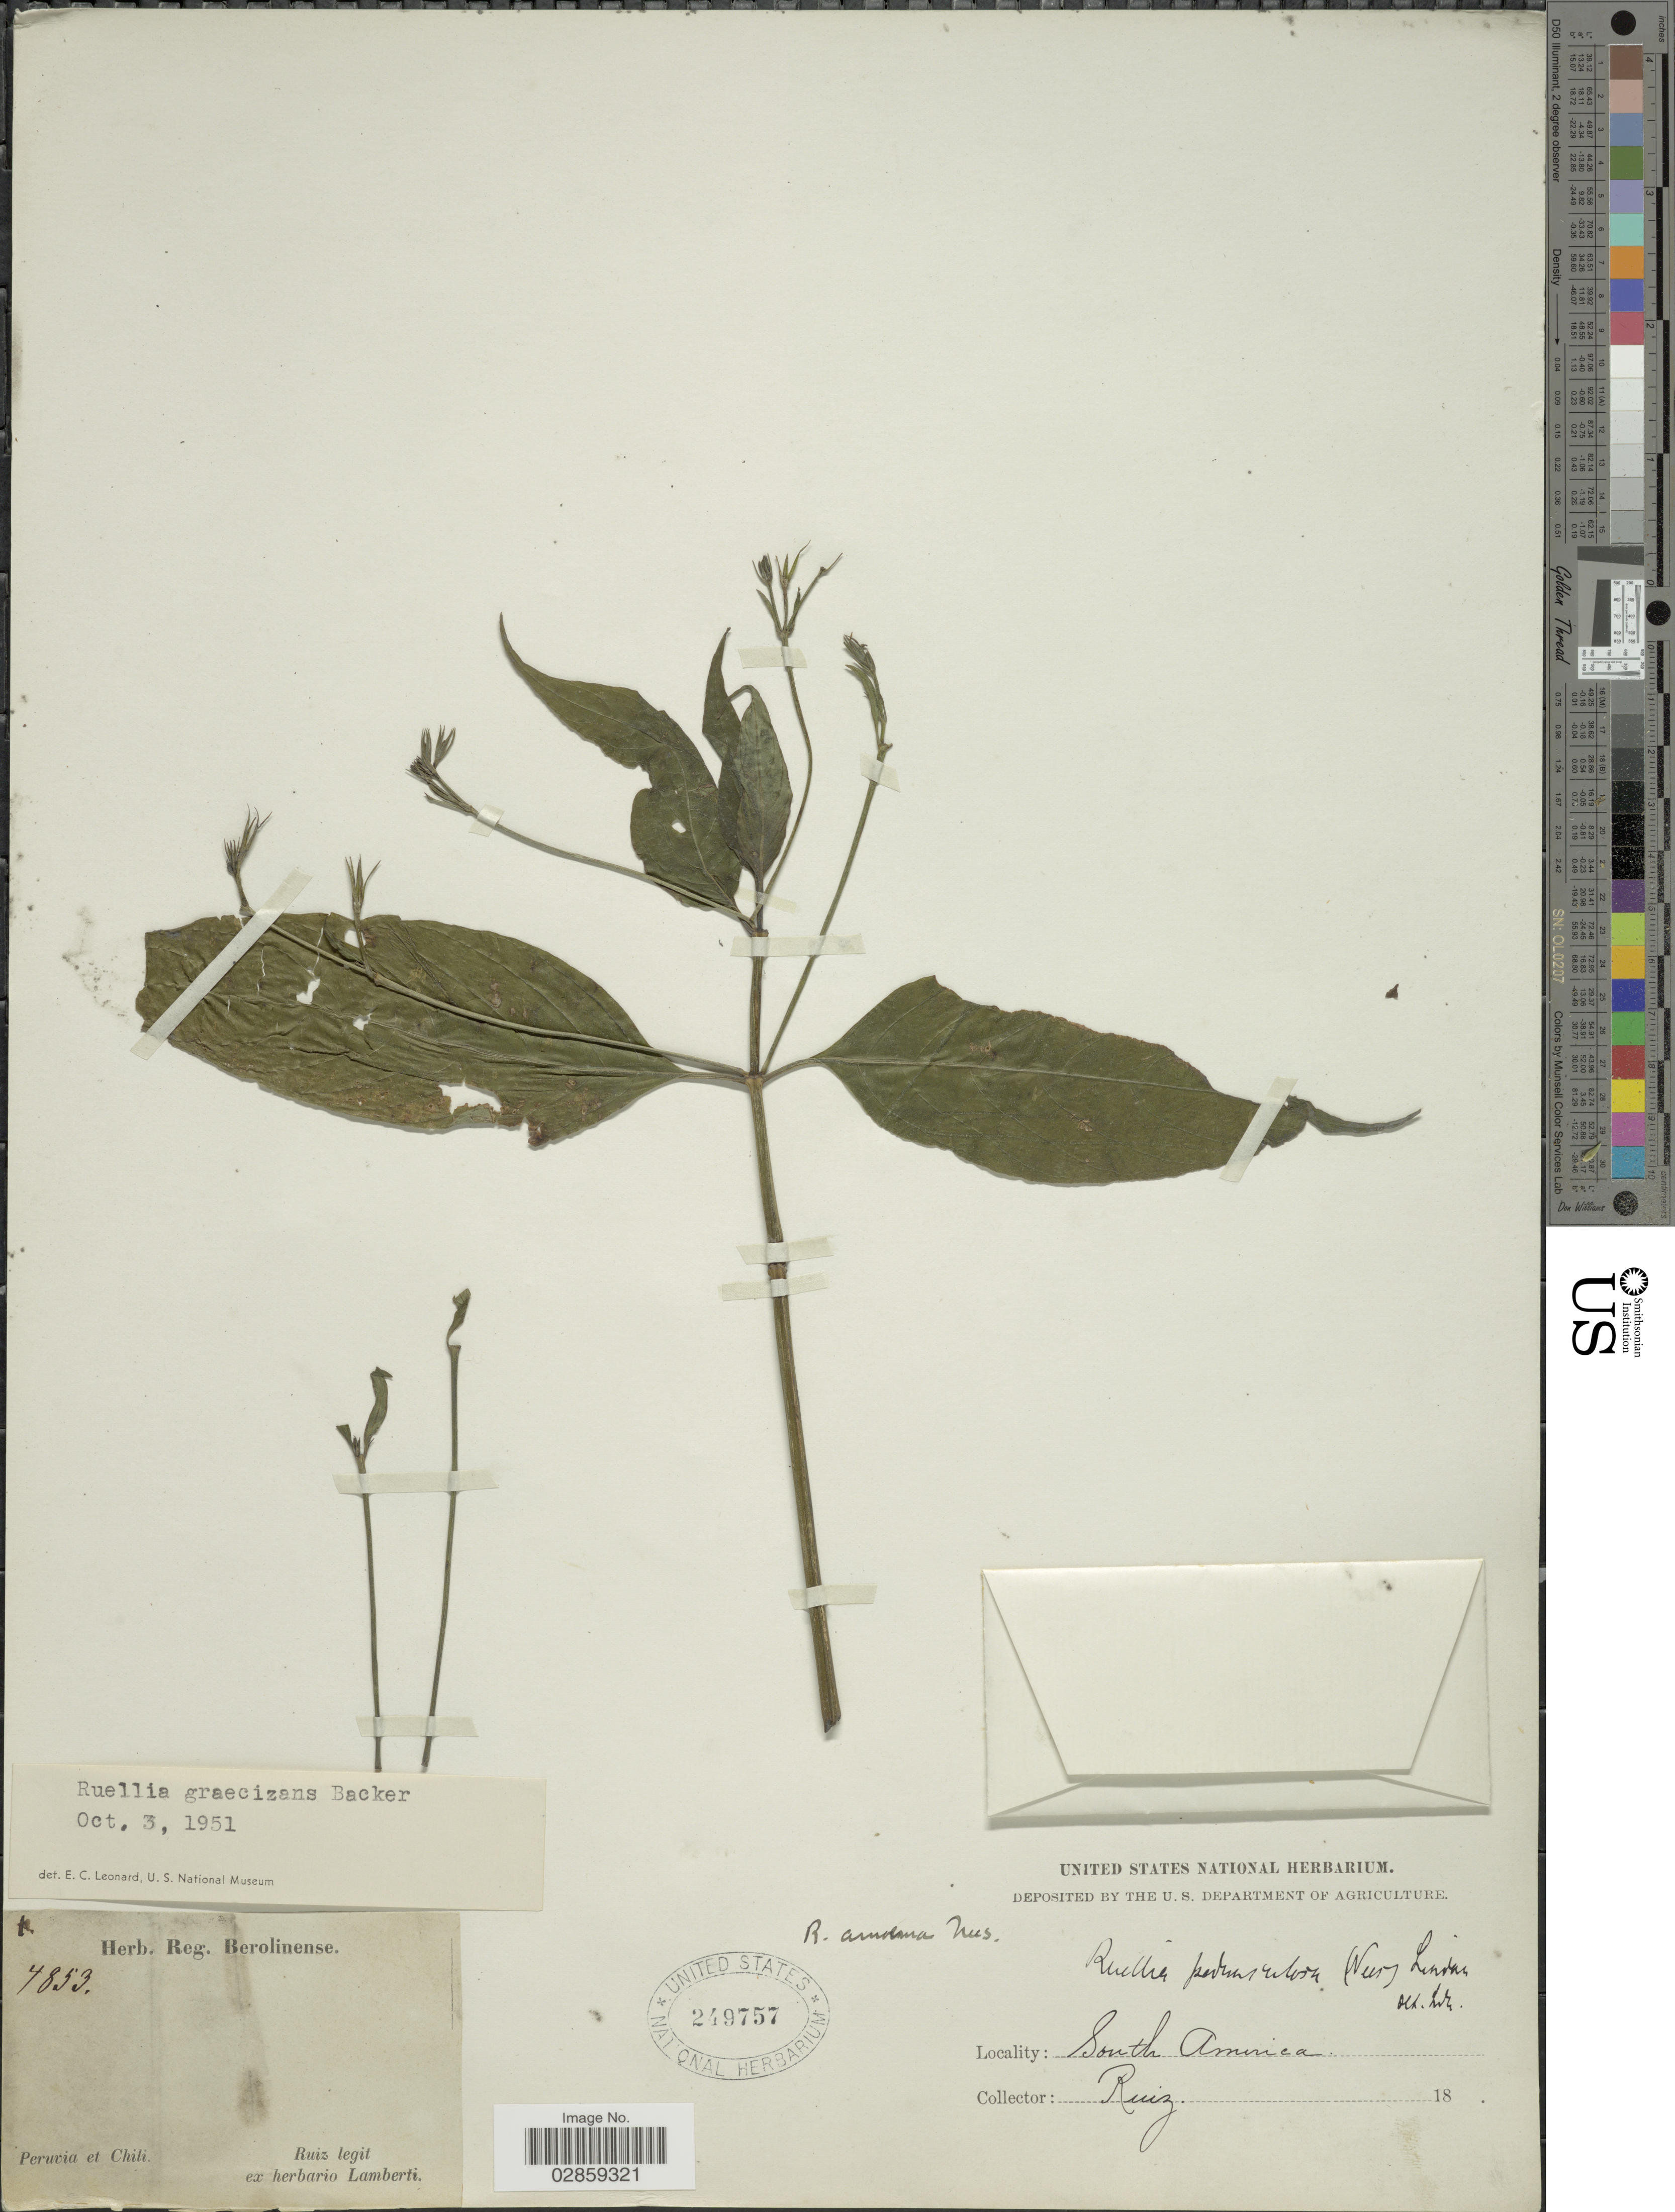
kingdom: Plantae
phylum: Tracheophyta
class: Magnoliopsida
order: Lamiales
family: Acanthaceae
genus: Ruellia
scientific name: Ruellia brevifolia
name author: (Pohl) C. Ezcurra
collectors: Ruiz, --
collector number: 4853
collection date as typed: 18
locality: Peruvia et Chili.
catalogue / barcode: US 249757